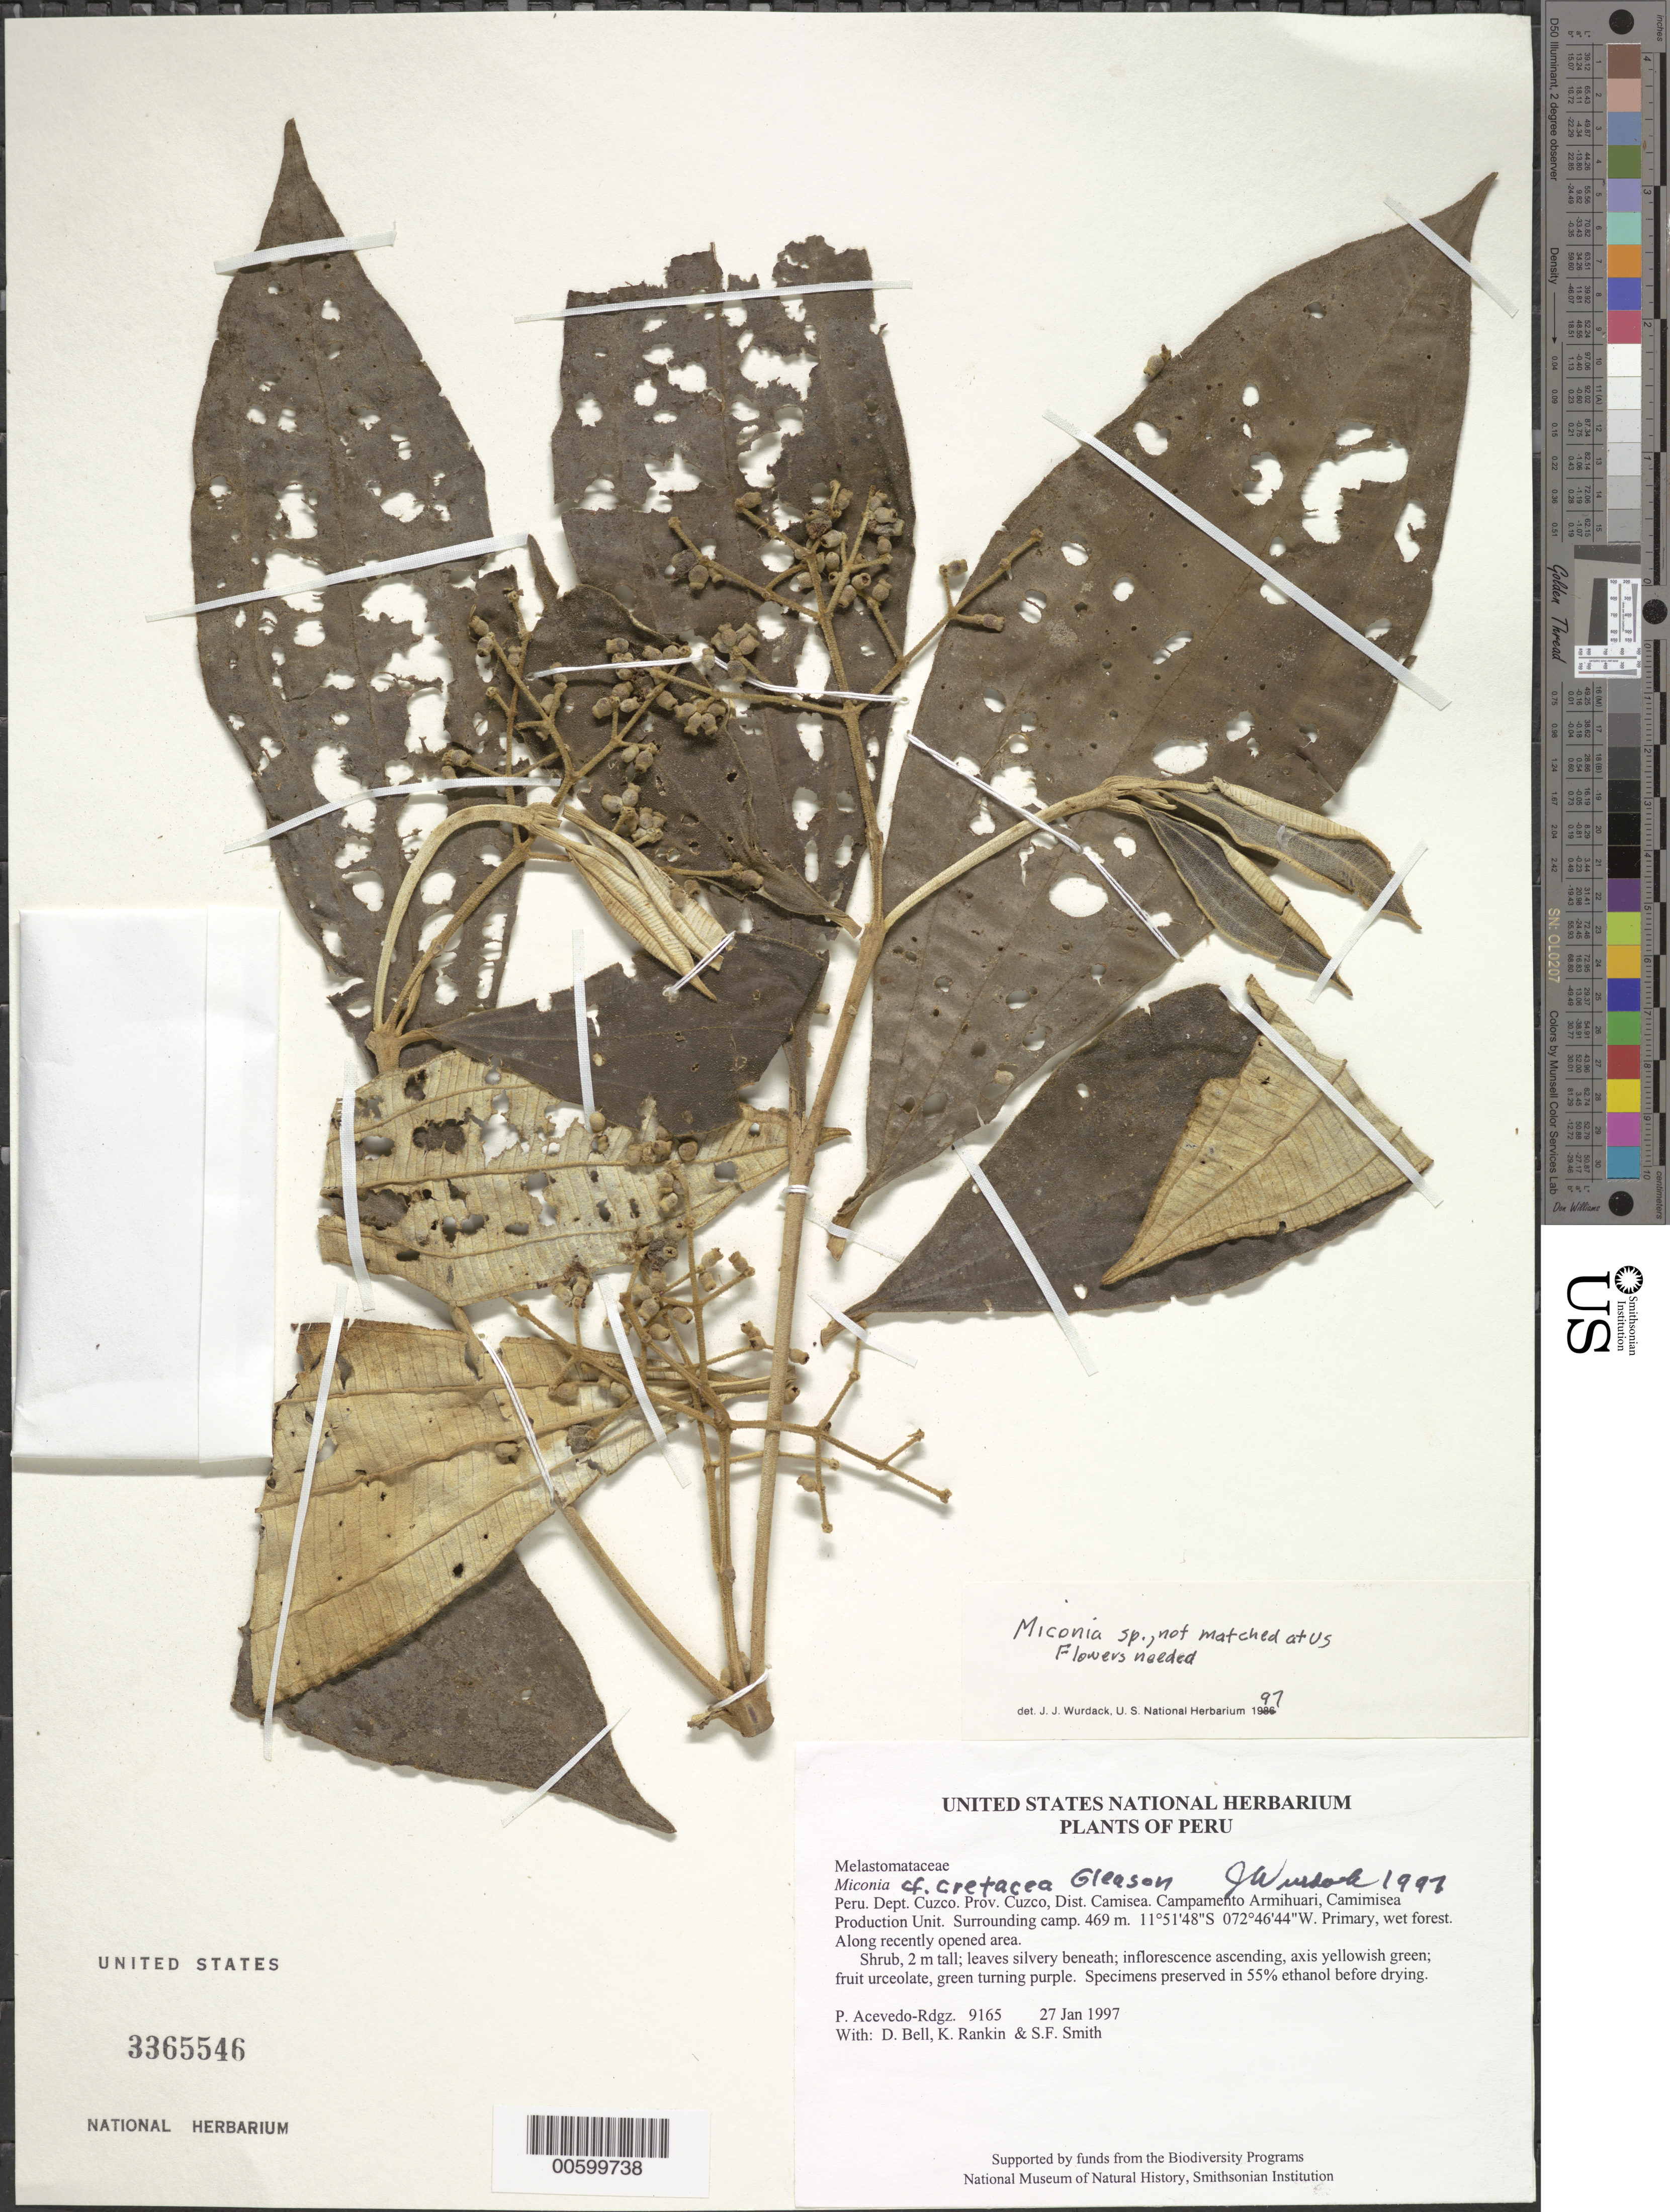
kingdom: Plantae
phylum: Tracheophyta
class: Magnoliopsida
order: Myrtales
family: Melastomataceae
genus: Miconia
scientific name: Miconia sp.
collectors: P. Acevedo-Rodr., D. A. Bell, K. B. Rankin & S.F. Smith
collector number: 9165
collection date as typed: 27 Jan 1997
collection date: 1997-01-27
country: Peru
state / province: Cusco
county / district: Cusco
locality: Districto Camisea, Campamento Armihuari, Camimisea Production Unit. Surrounding camp.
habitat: Primary, wet forest. Along recently opened area.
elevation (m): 469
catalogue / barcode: US 3365546